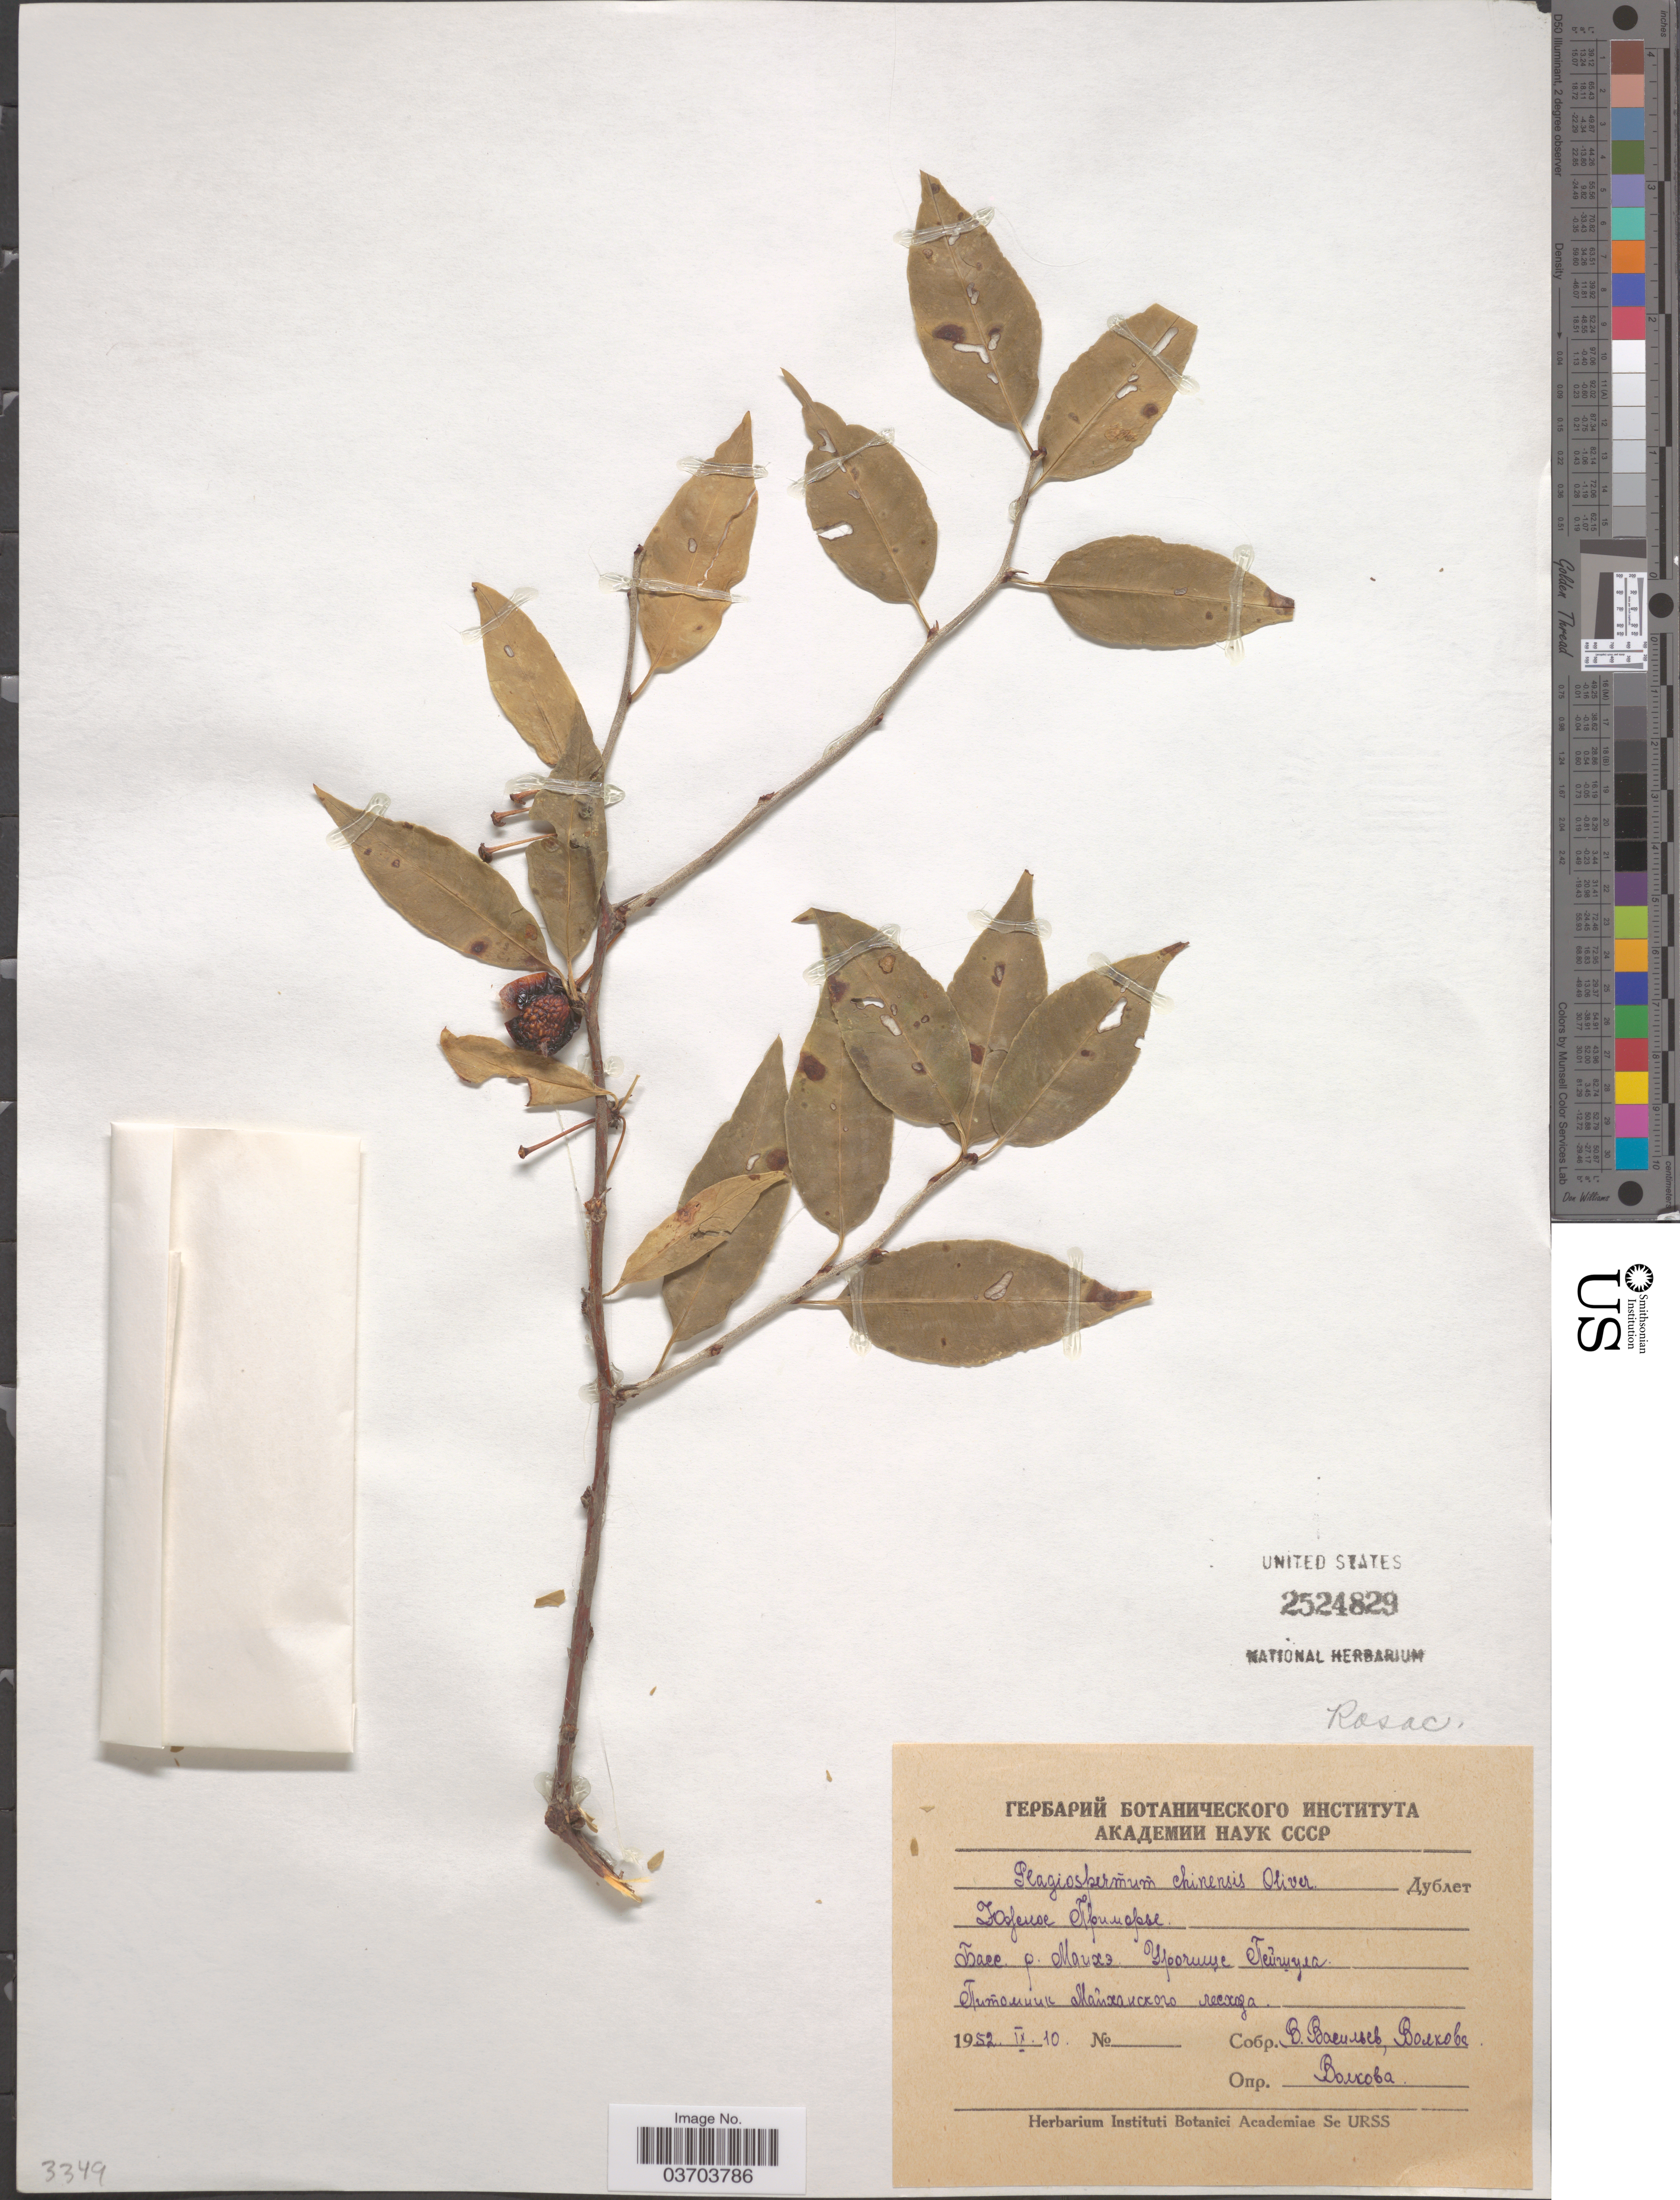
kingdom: Plantae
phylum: Tracheophyta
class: Magnoliopsida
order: Rosales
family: Rosaceae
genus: Prinsepia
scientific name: Prinsepia sinensis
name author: (Oliv.) Hallier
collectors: V. Vasilev & Volkova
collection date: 1952-09-10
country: Russian Federation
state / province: Primorsky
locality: Basin of river Maikhe.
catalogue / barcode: US 2524829